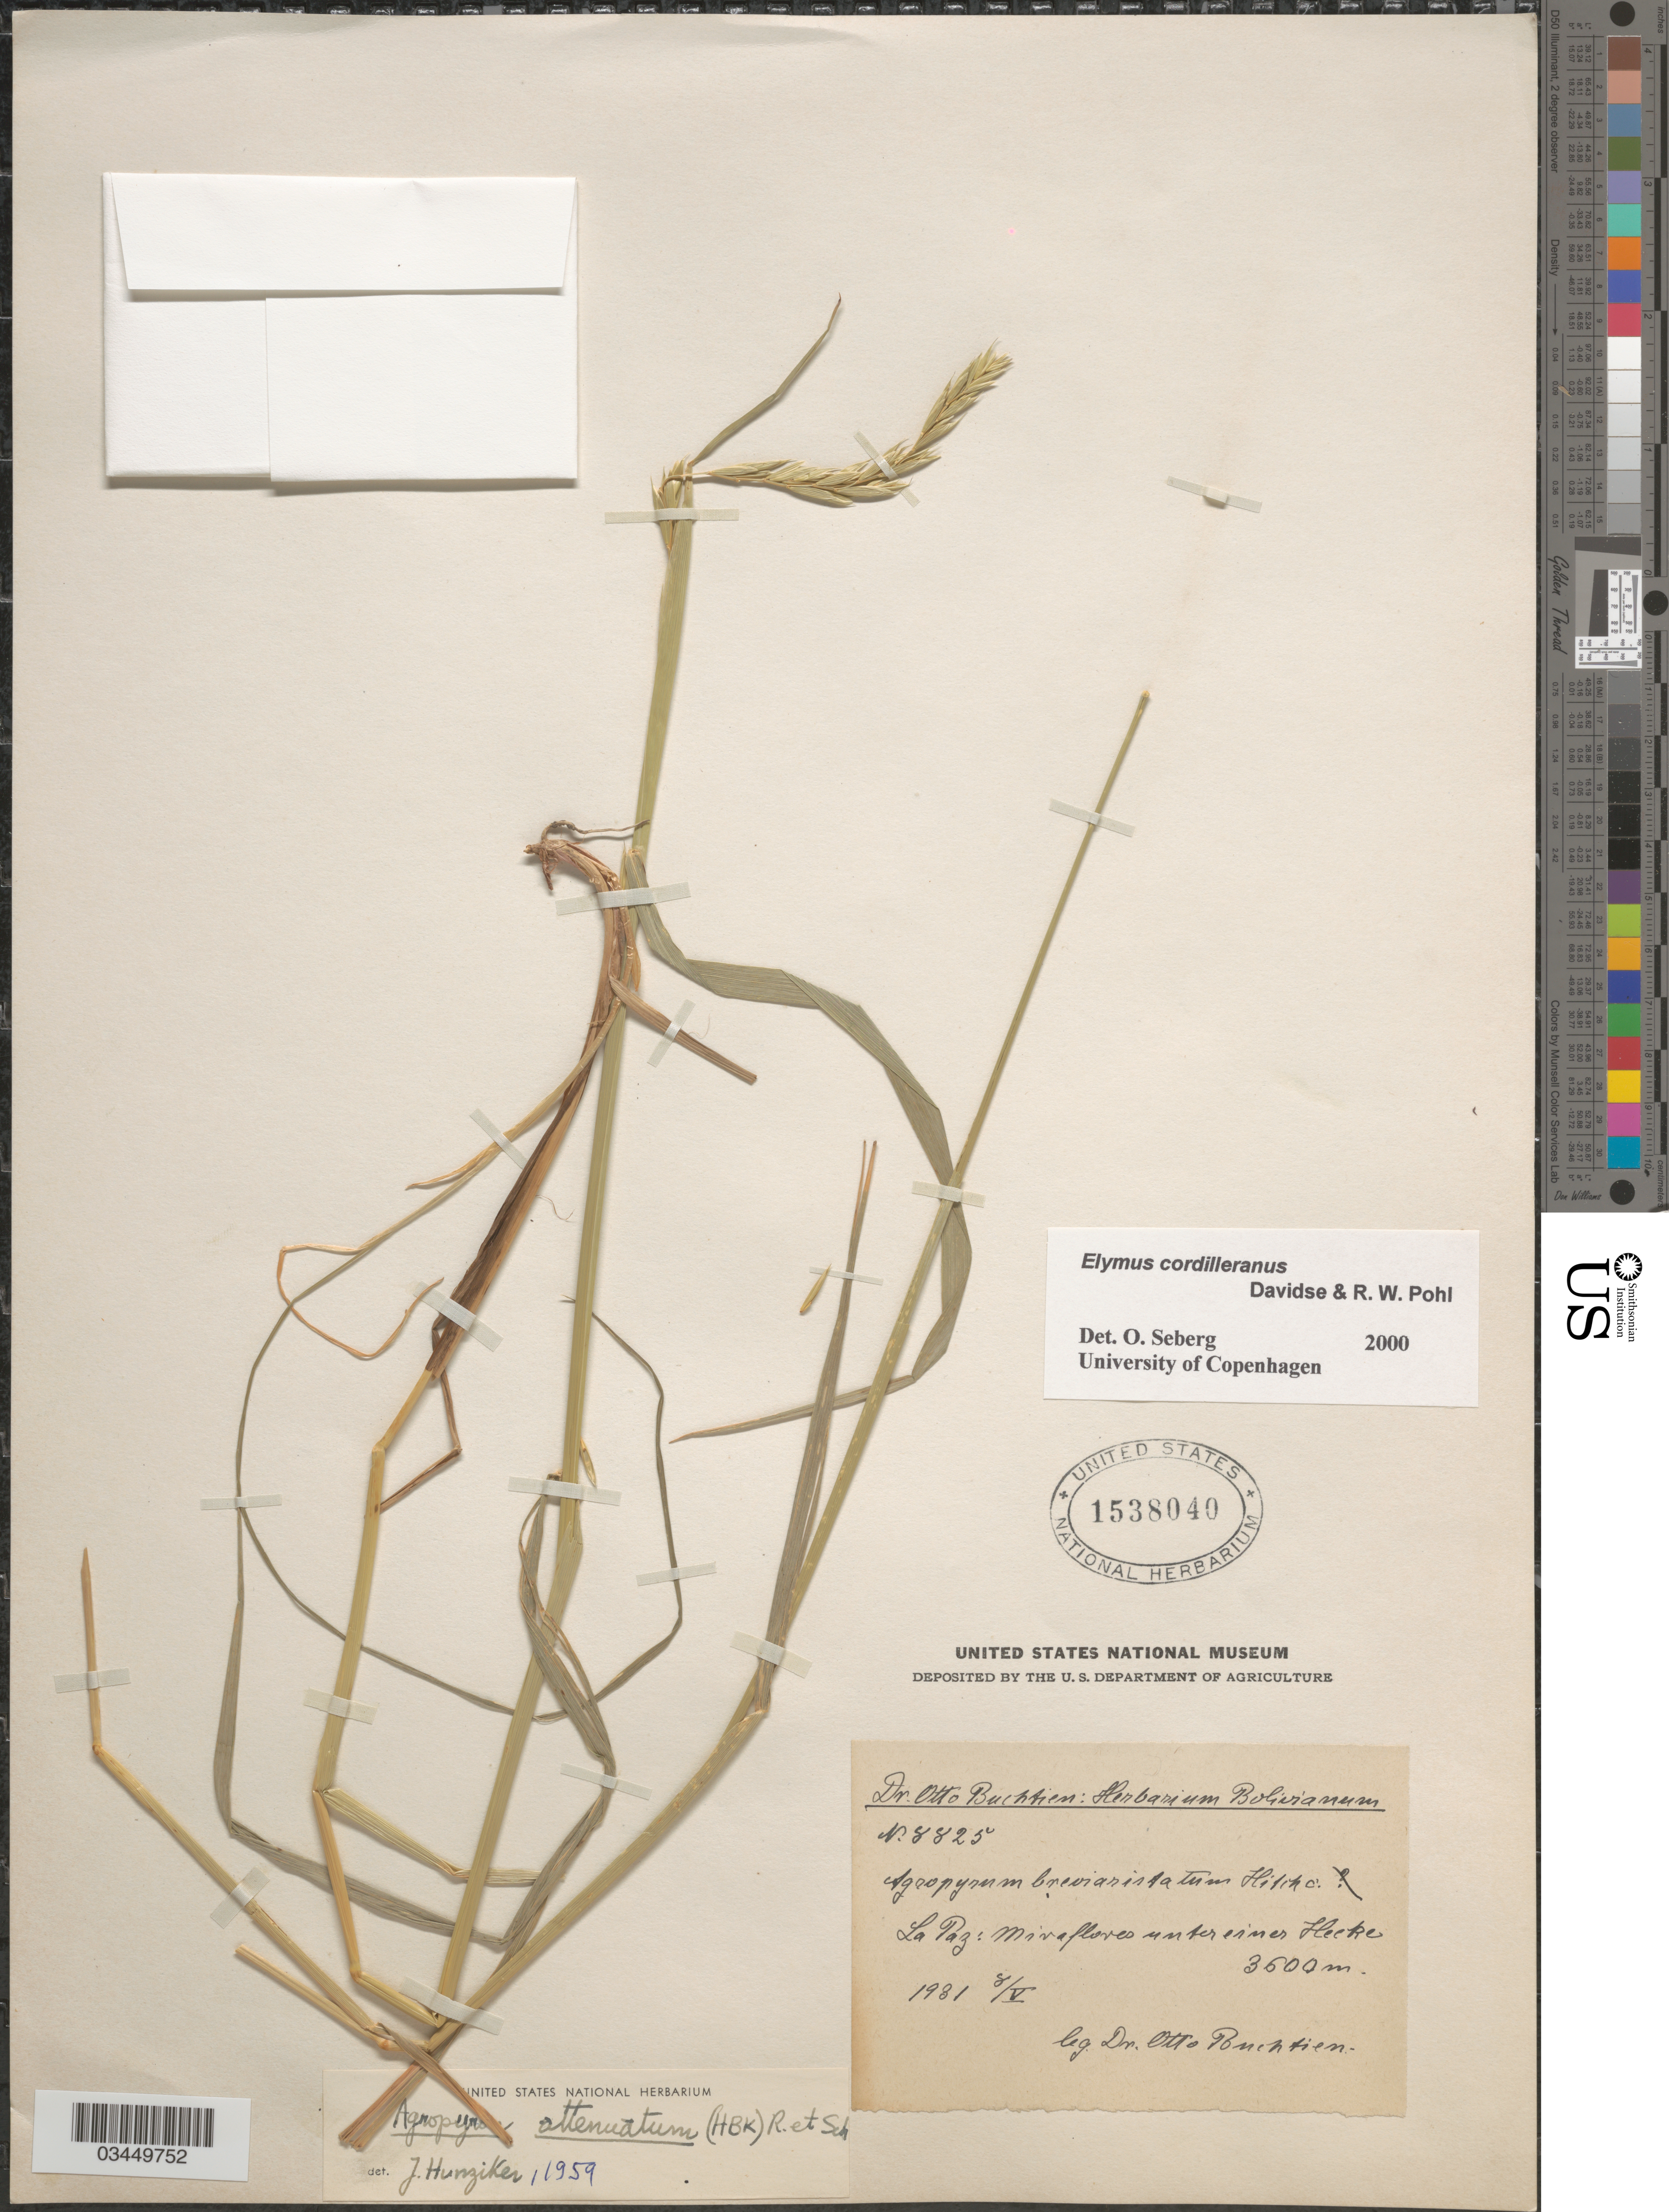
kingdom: Plantae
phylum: Tracheophyta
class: Liliopsida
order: Poales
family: Poaceae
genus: Elymus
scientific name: Elymus cordilleranus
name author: Davidse & R.W. Pohl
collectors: O. Buchtien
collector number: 8825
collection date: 1931-05-08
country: Bolivia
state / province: La Paz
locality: Miraflores unter einer Hecke.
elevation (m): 3600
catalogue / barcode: US 1538040